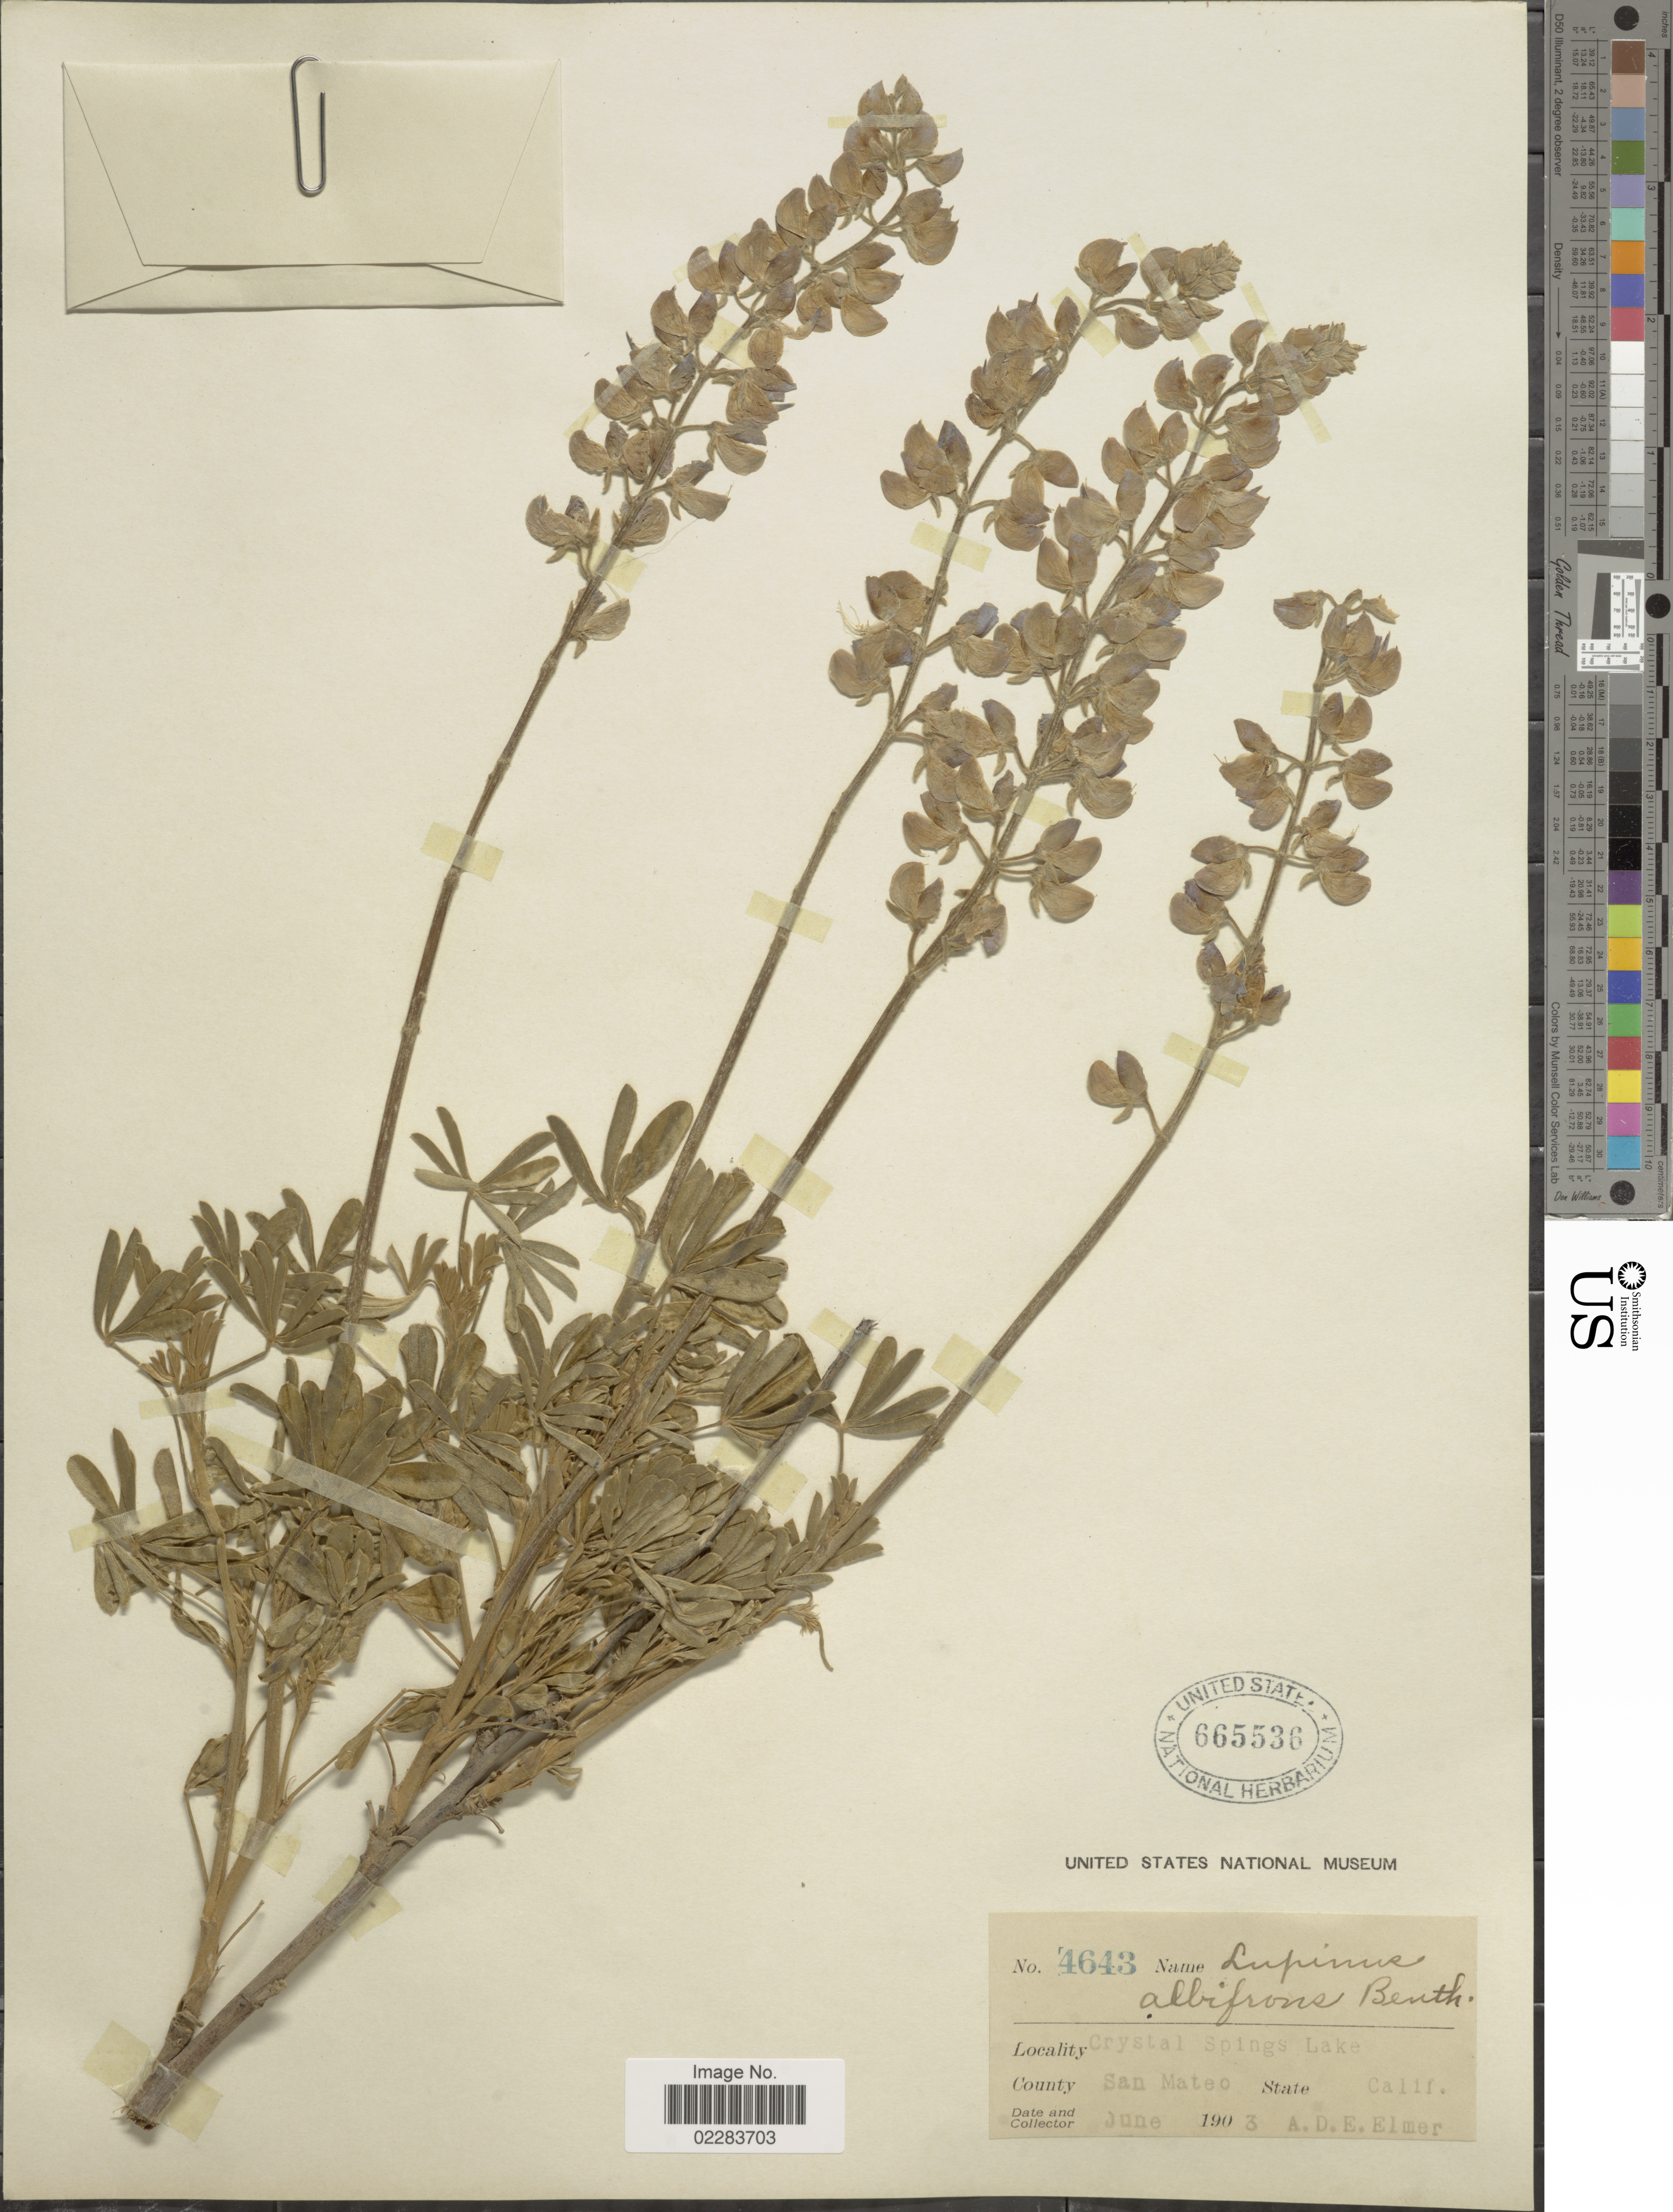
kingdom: Plantae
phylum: Tracheophyta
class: Magnoliopsida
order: Fabales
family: Fabaceae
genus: Lupinus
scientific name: Lupinus albifrons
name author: Benth.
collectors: A. D. E. Elmer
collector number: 4643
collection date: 1903-06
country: United States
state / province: California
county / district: San Mateo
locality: Crystal Springs Lake. County: San Mateo. State: Calif.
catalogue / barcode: US 665536